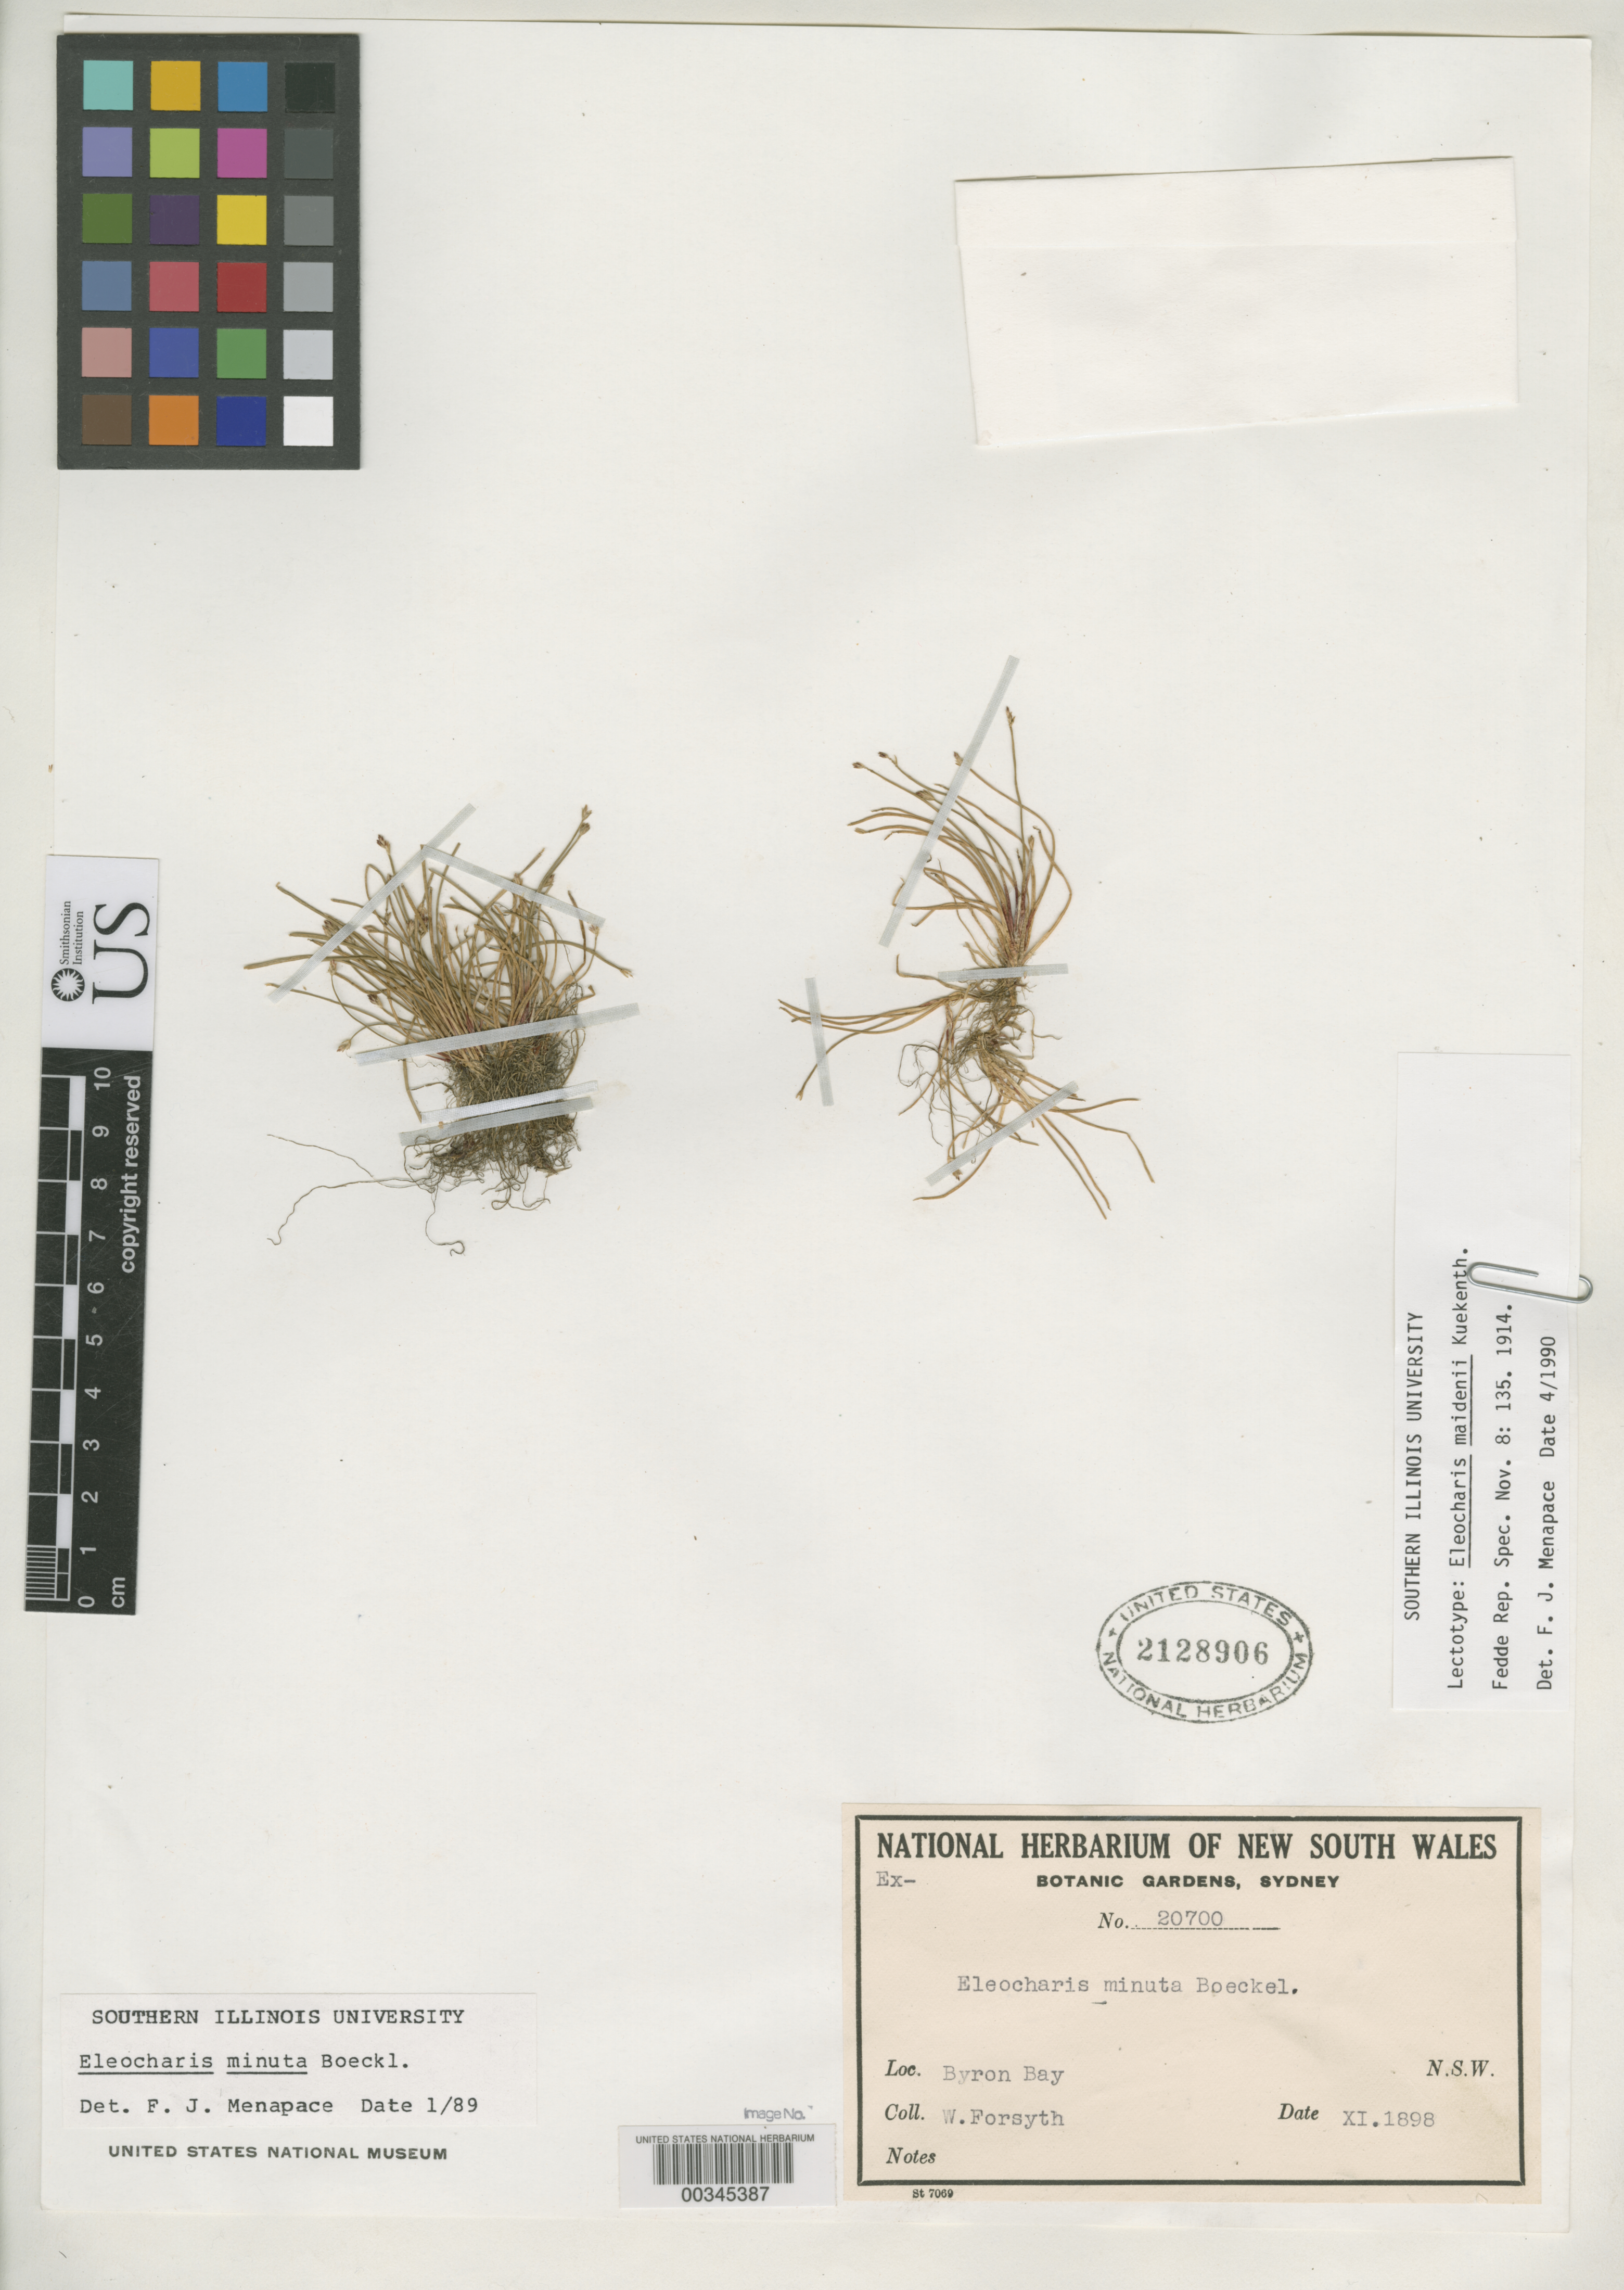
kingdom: Plantae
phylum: Tracheophyta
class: Liliopsida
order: Poales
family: Cyperaceae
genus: Eleocharis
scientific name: Eleocharis maidenii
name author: Kük.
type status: Isosyntype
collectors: W. Forsyth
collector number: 20700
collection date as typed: Nov 1898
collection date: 1898-11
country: Australia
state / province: New South Wales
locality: Byron Bay.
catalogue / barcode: US 2128906